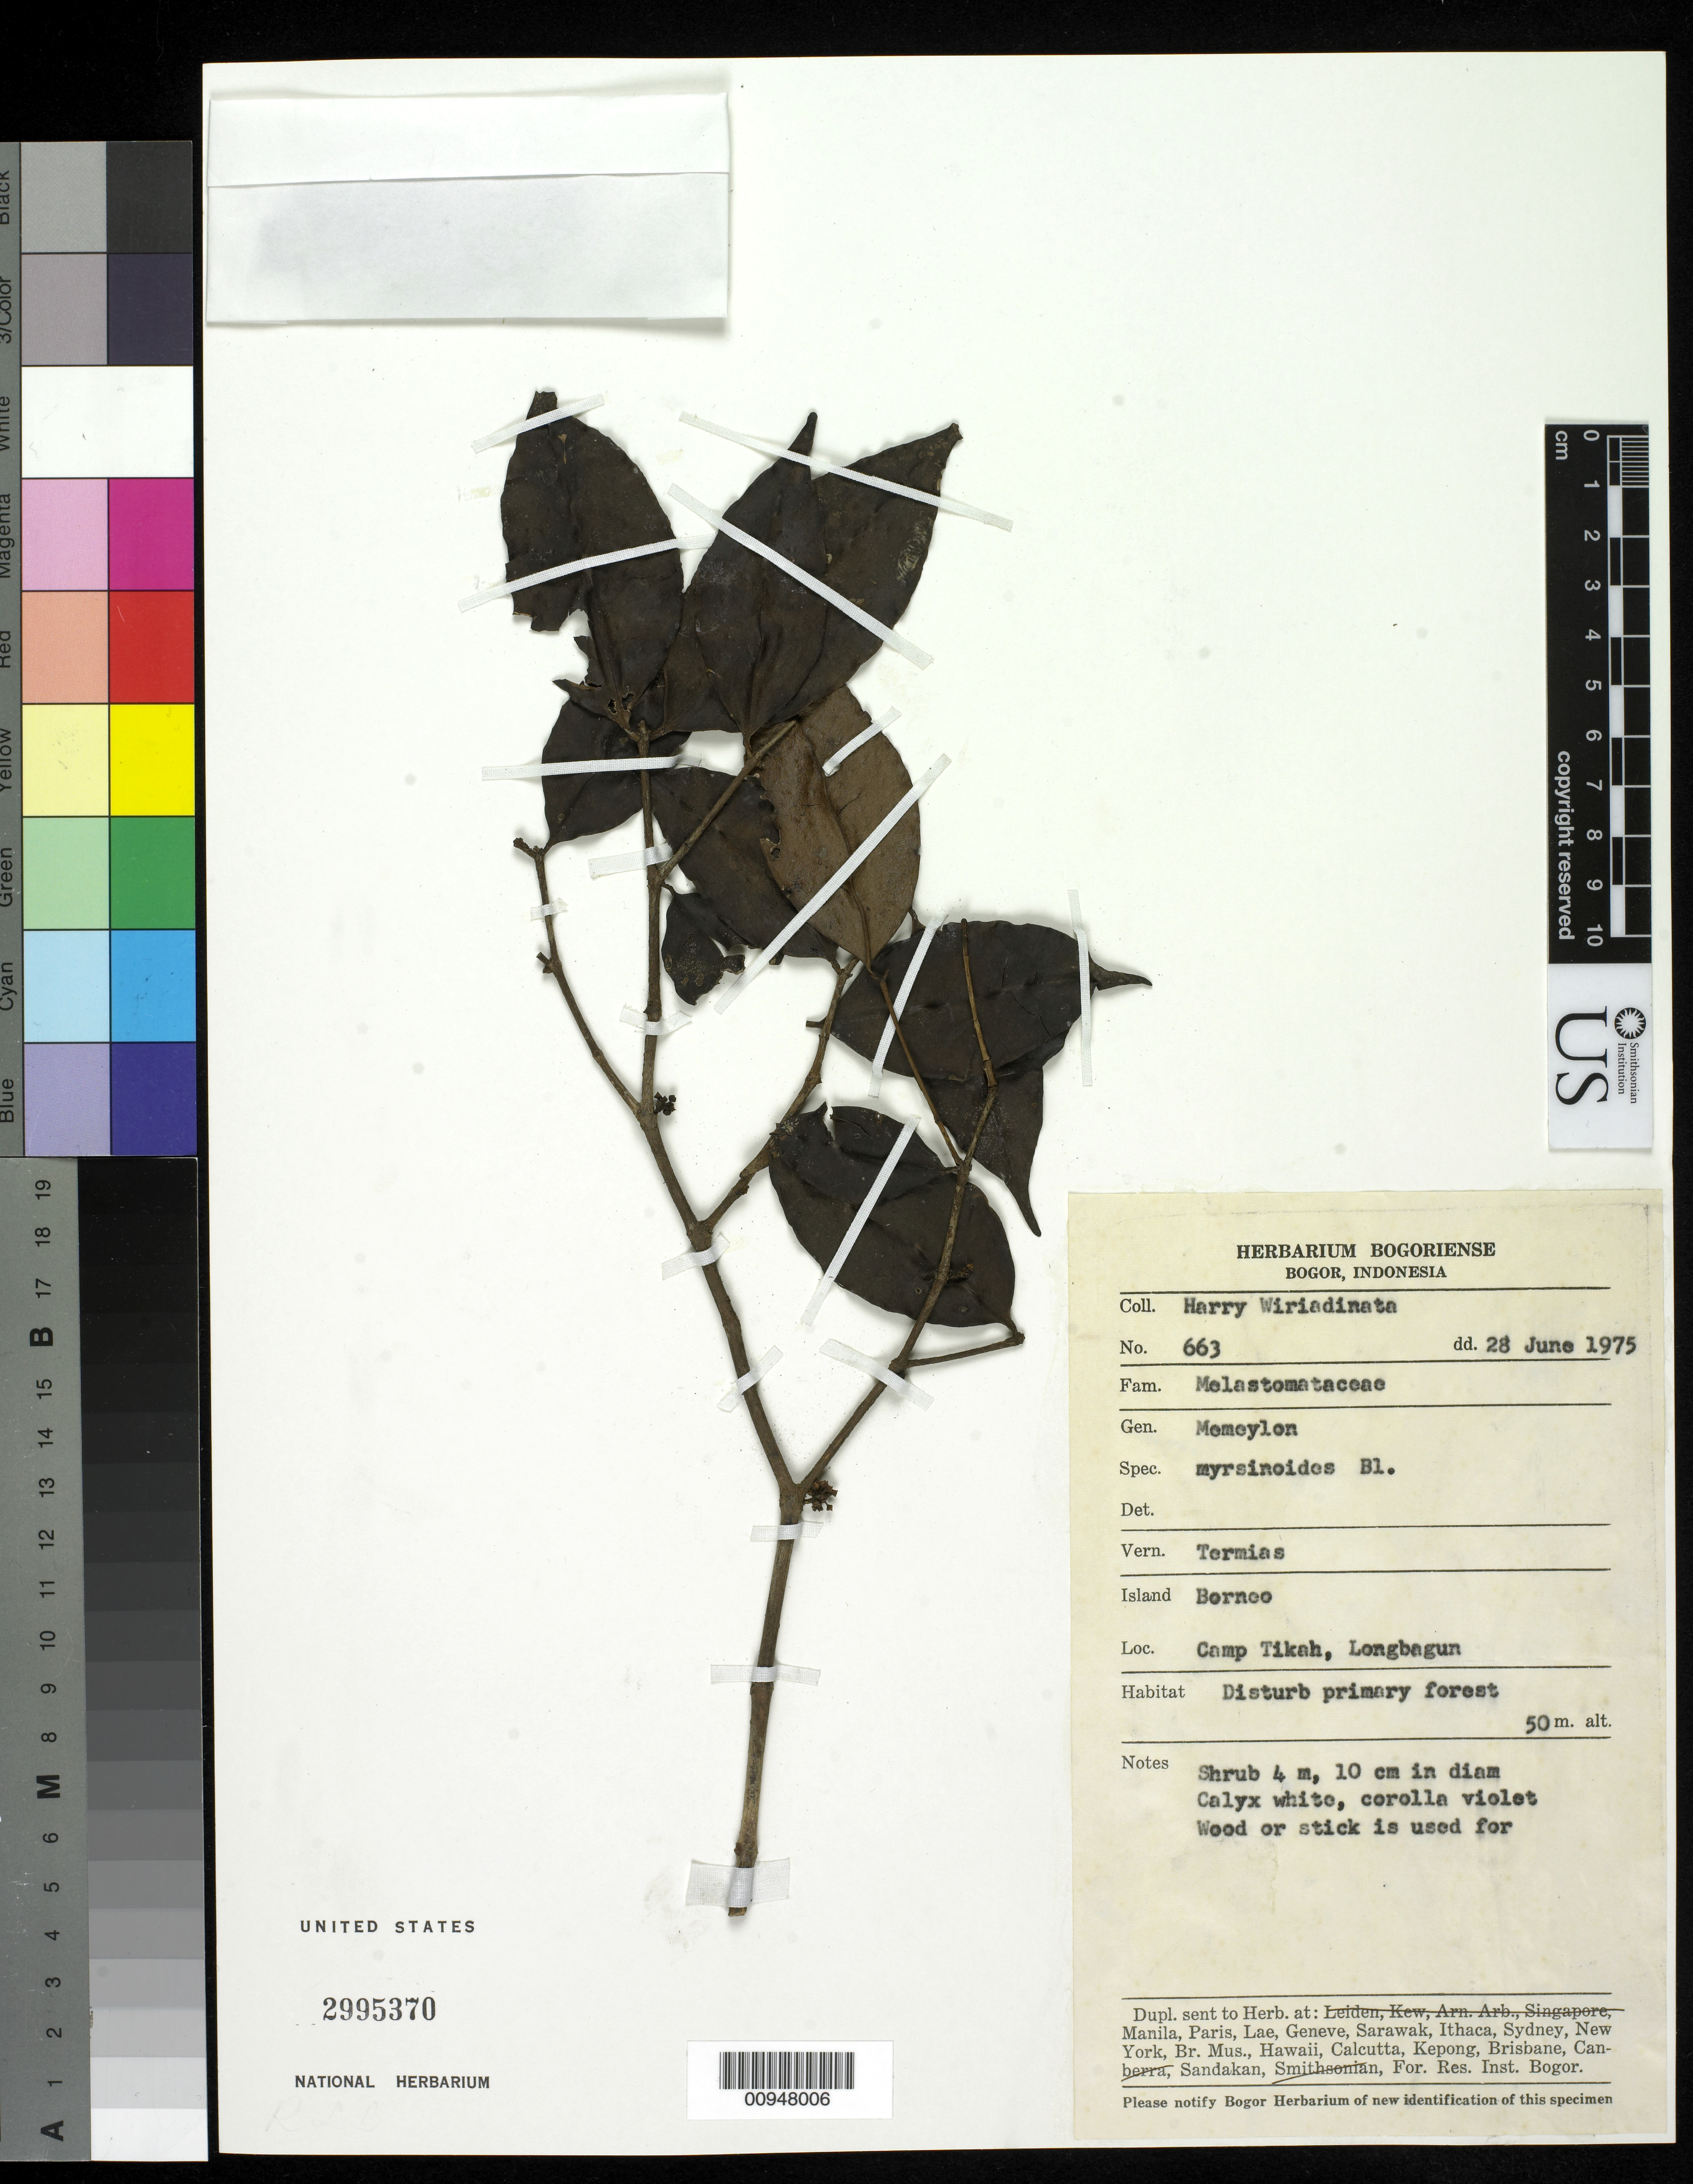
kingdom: Plantae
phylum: Tracheophyta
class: Magnoliopsida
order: Myrtales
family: Melastomataceae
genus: Memecylon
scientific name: Memecylon myrsinoides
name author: Naudin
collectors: H. Wiriadinata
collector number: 663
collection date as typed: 28 Jun 1975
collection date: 1975-06-28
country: Malaysia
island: Borneo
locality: Camp Tikah, longbagun.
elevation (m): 50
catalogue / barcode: US 2995370